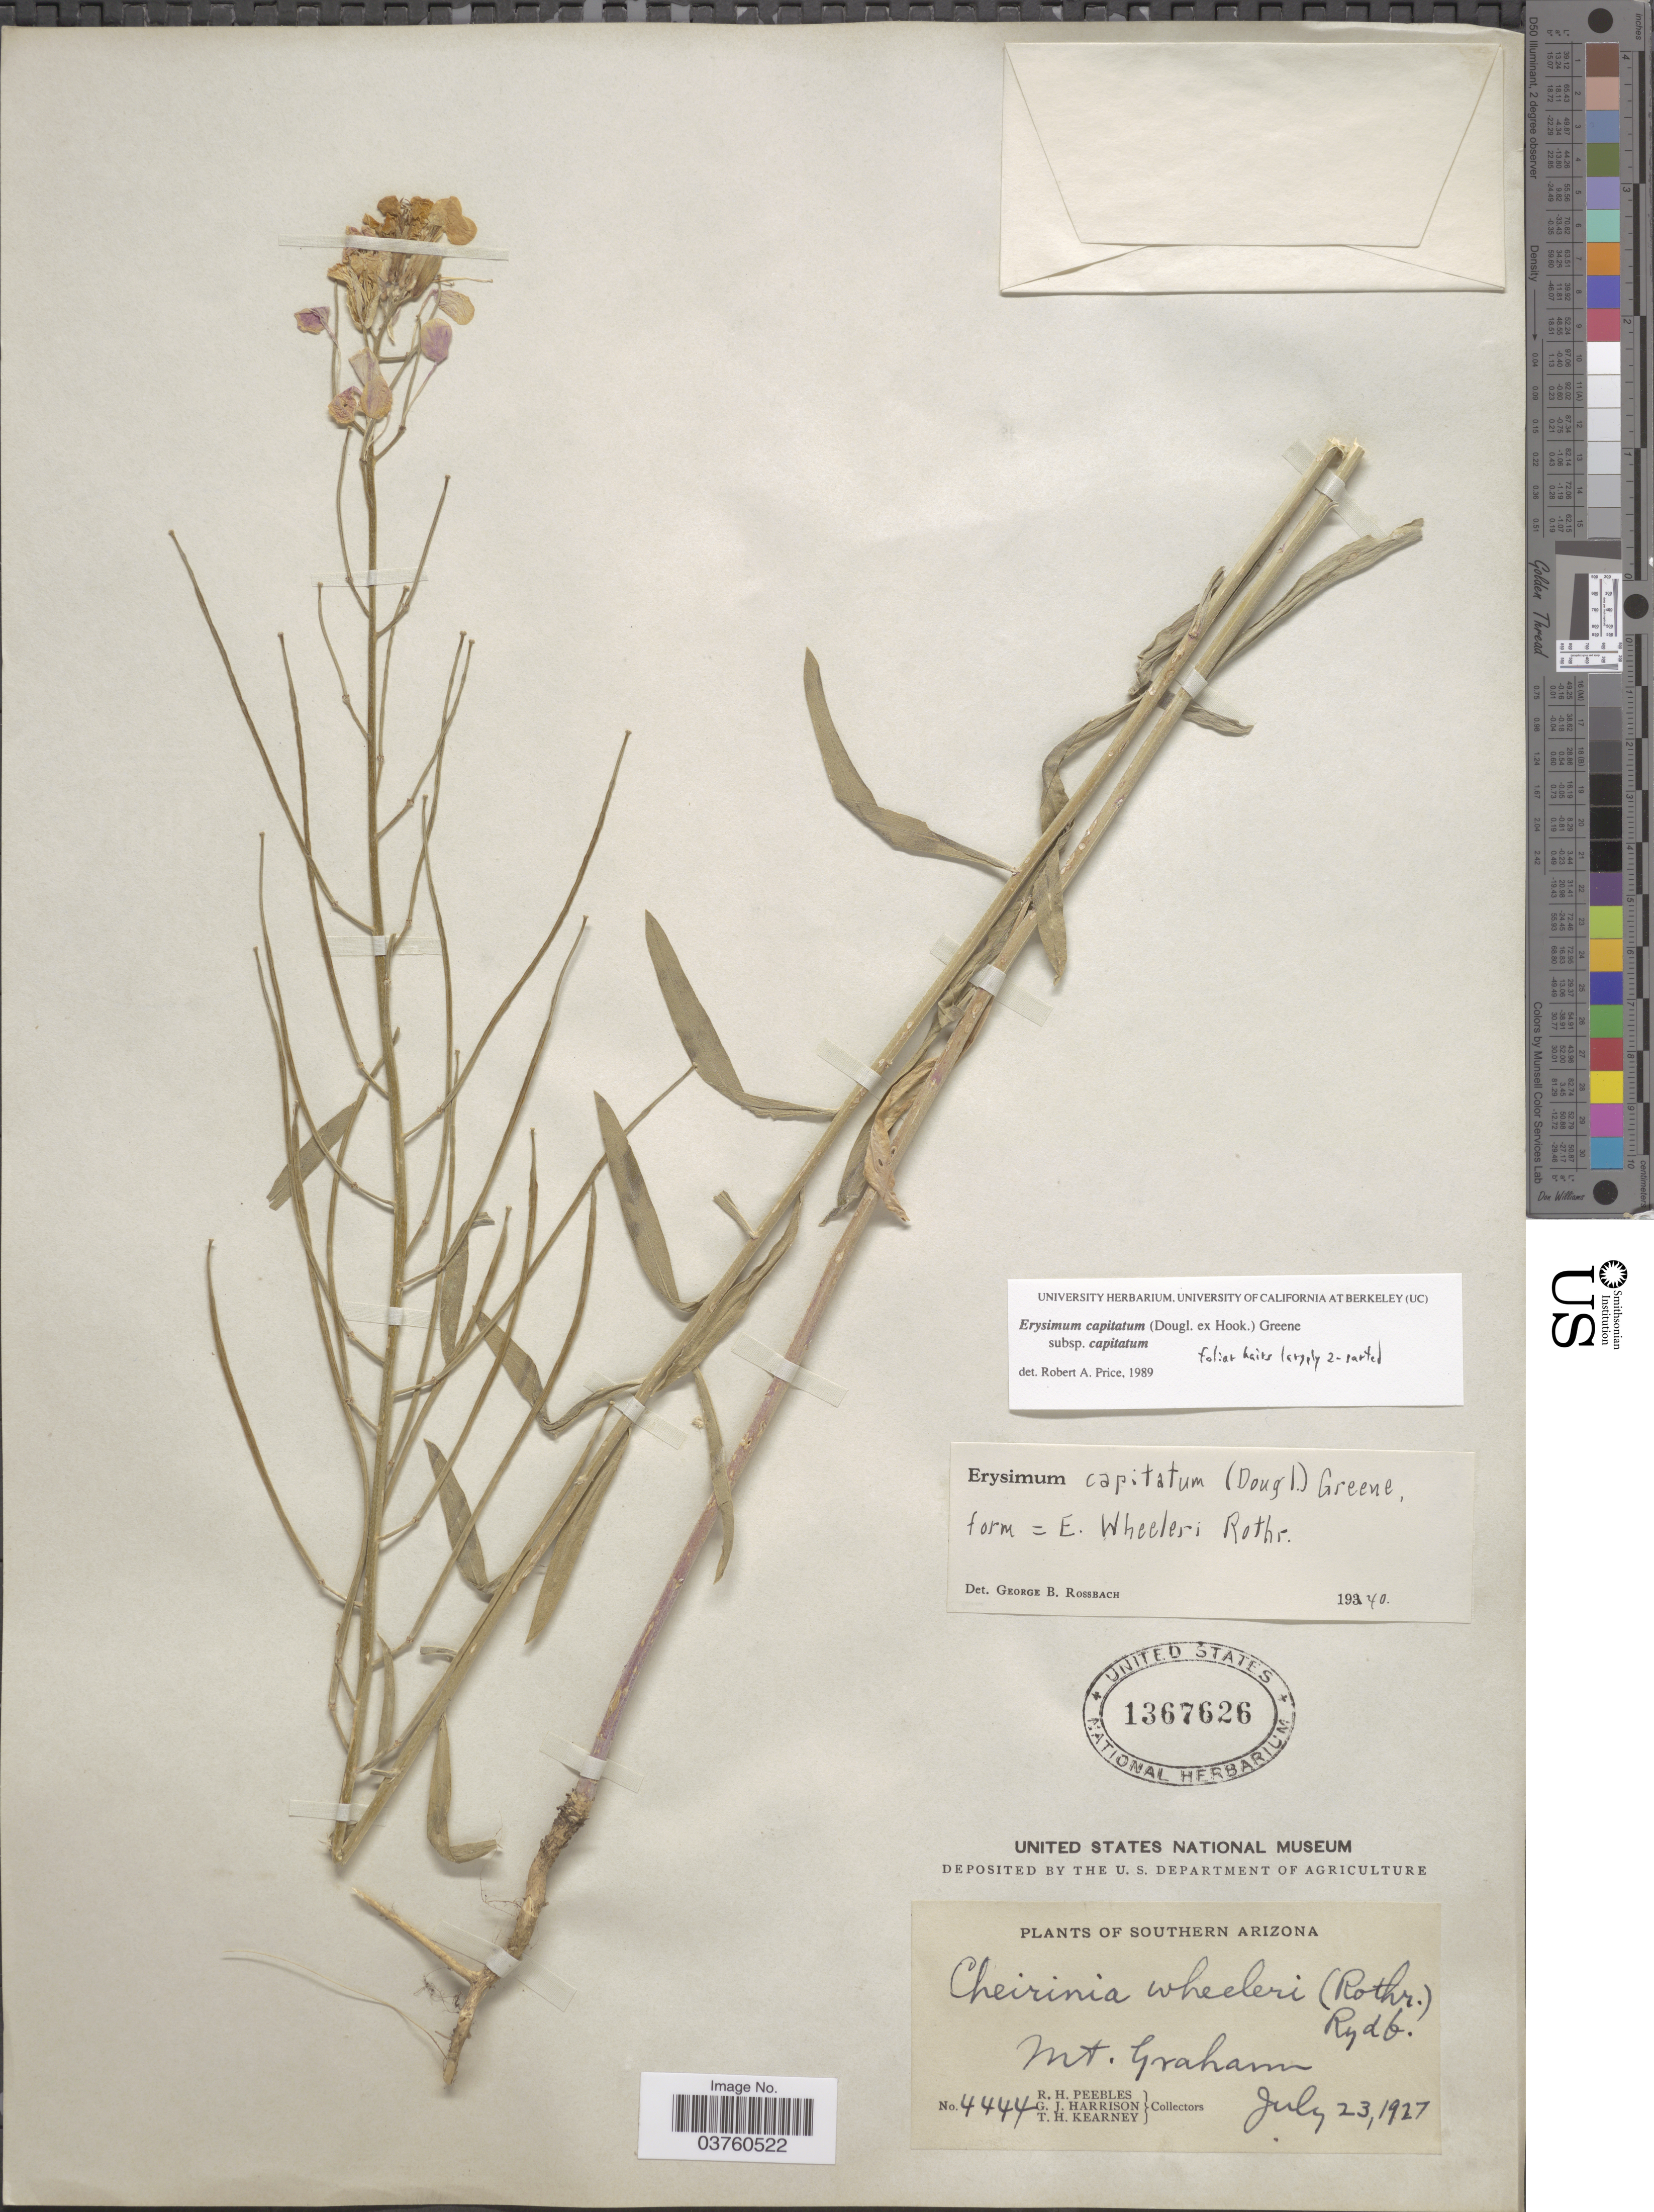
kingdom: Plantae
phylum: Tracheophyta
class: Magnoliopsida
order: Brassicales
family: Brassicaceae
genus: Erysimum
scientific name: Erysimum capitatum subsp. capitatum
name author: (Douglas ex Hook.) Greene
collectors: R. H. Peebles, G. J. Harrison & T. H. Kearney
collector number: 4444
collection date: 1927-07-23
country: United States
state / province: Arizona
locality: Southern Arizona. Mt. Graham.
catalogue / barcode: US 1367626